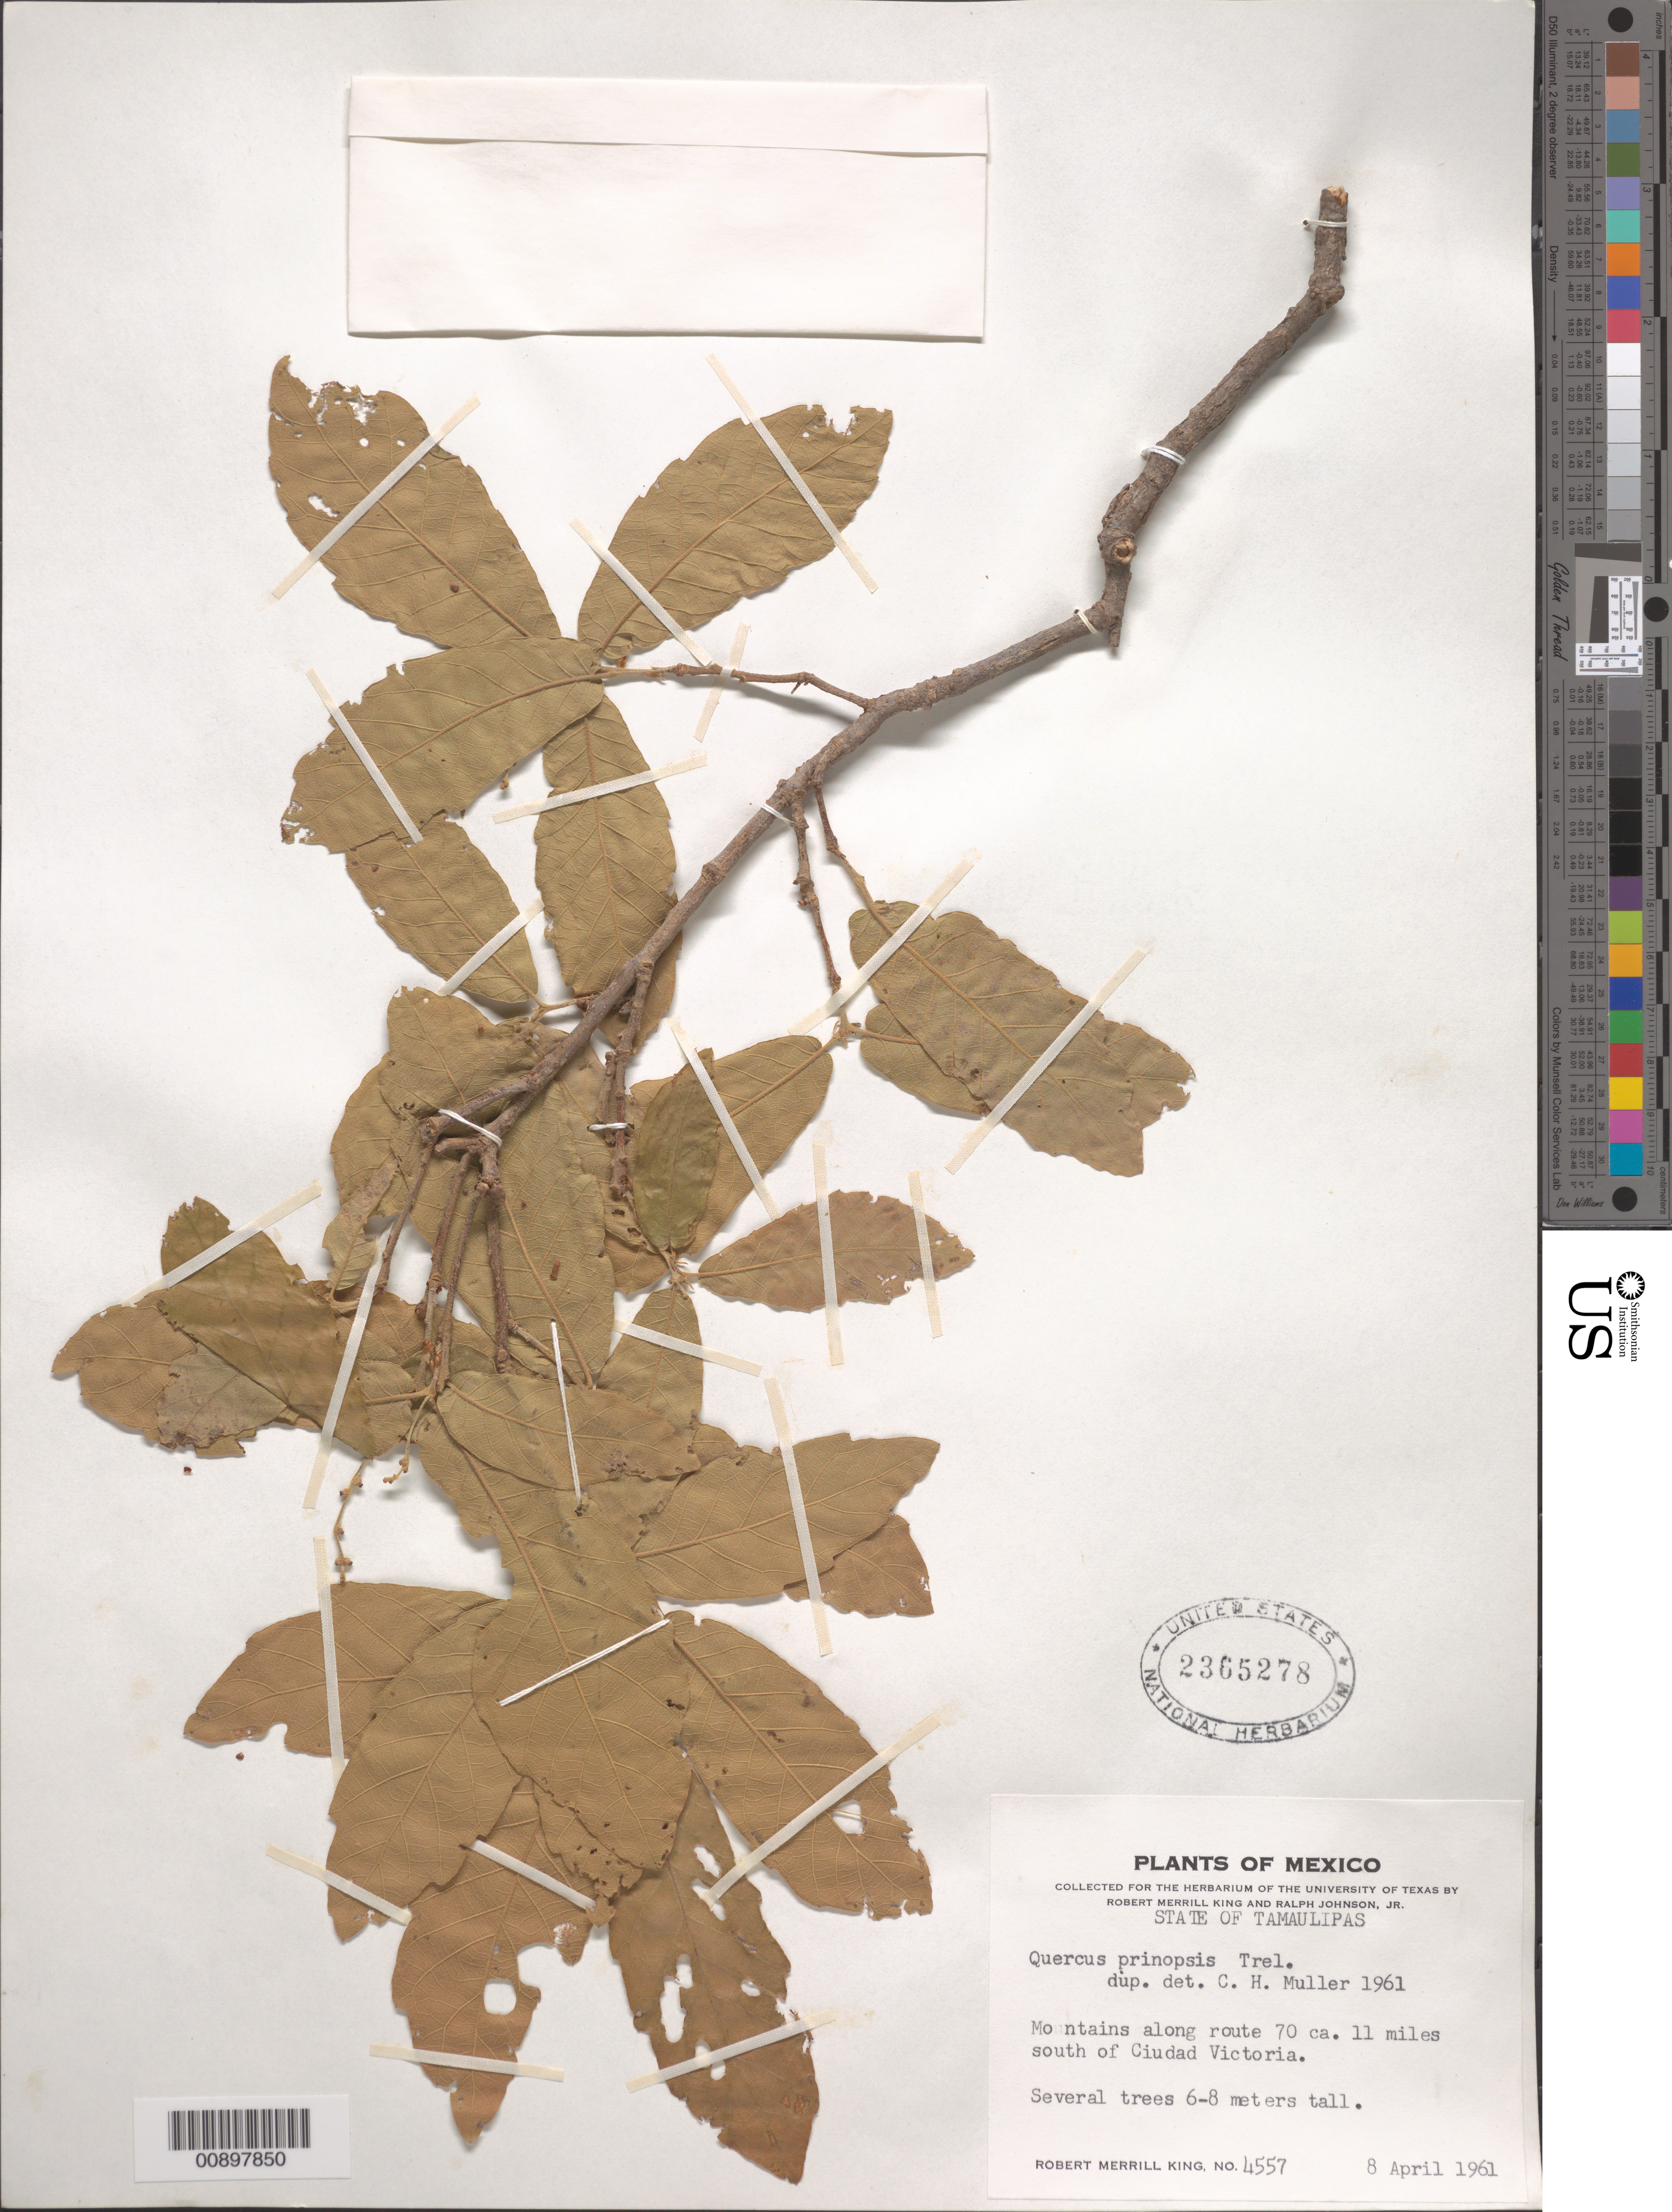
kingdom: Plantae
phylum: Tracheophyta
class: Magnoliopsida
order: Fagales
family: Fagaceae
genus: Quercus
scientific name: Quercus prinopsis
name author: Trel.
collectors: R. M. King & R. Johnson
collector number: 4557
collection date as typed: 08 Apr 1961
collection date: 1961-04-08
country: Mexico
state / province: Tamaulipas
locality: Mountains along route 70, ca. 11 miles south of Ciudad Victoria, Tamaulipas.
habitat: Mountains.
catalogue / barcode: US 2365278